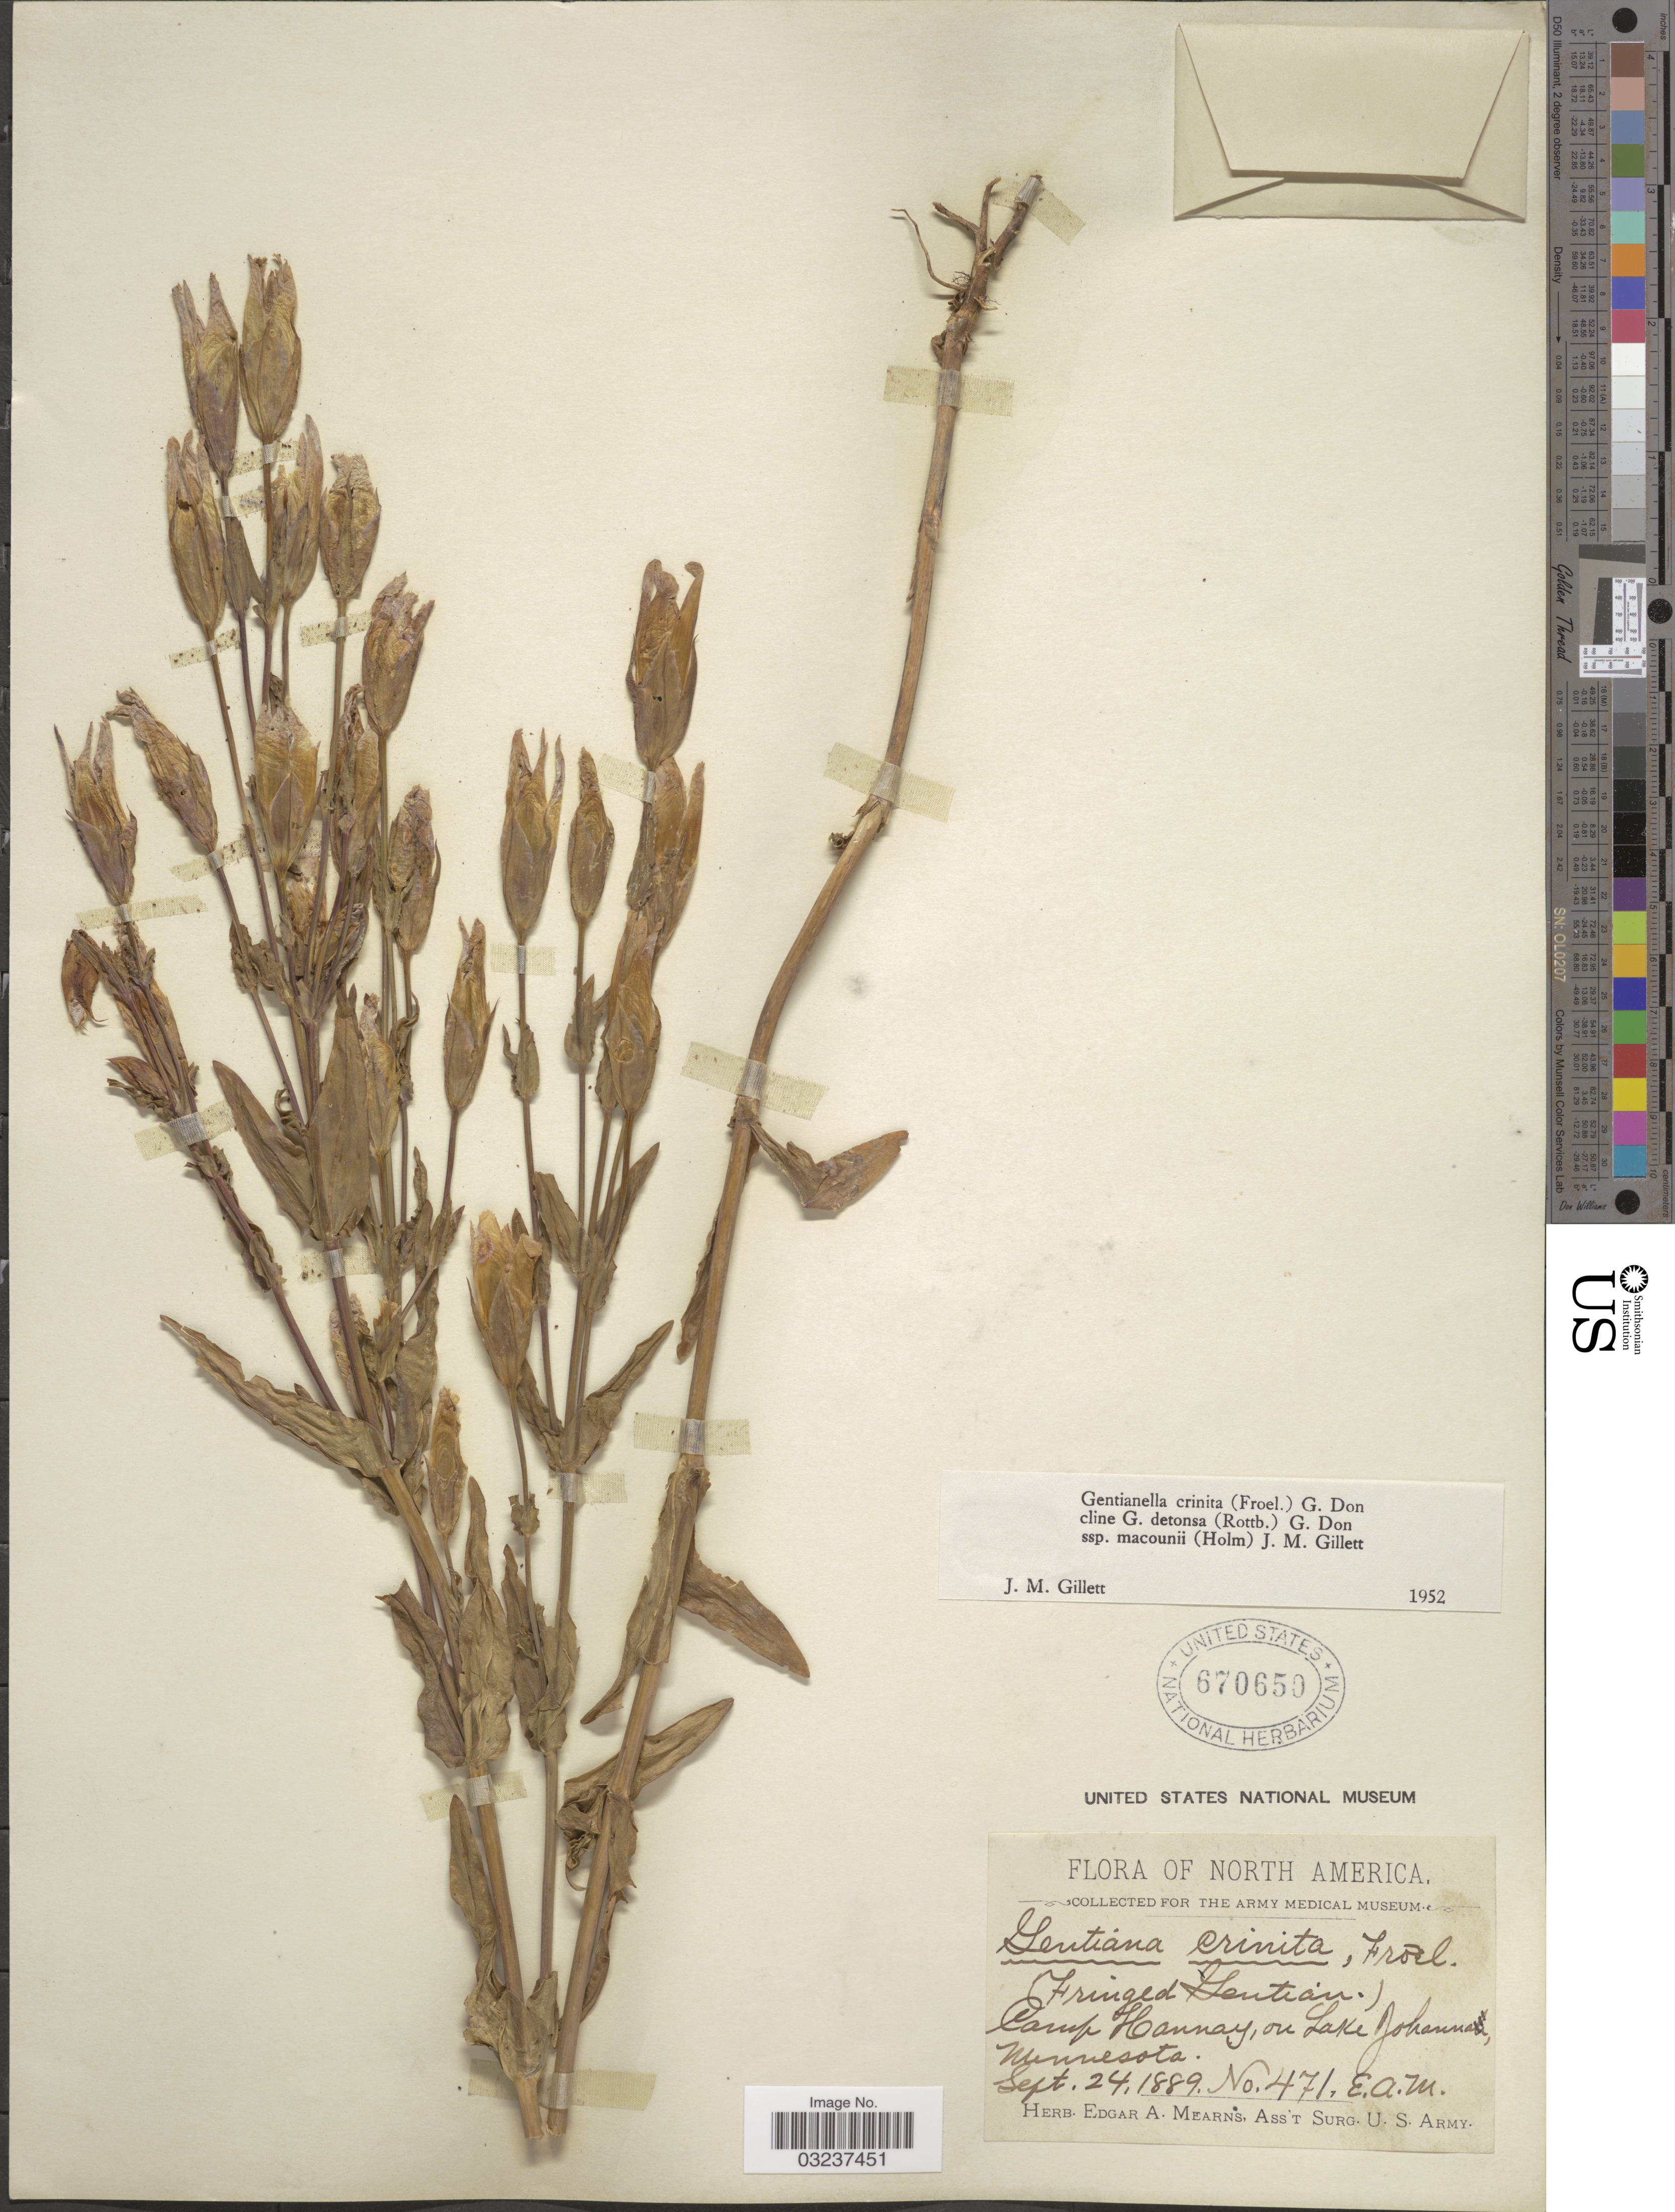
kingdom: Plantae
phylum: Tracheophyta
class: Magnoliopsida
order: Gentianales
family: Gentianaceae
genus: Gentianella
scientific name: Gentianella crinita subsp. macounii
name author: (Holm) J.M. Gillett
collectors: E. A. Mearns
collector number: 471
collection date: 1889-09-24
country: United States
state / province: Minnesota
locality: Camp Hannay, on Lake Johannas.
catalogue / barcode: US 670650